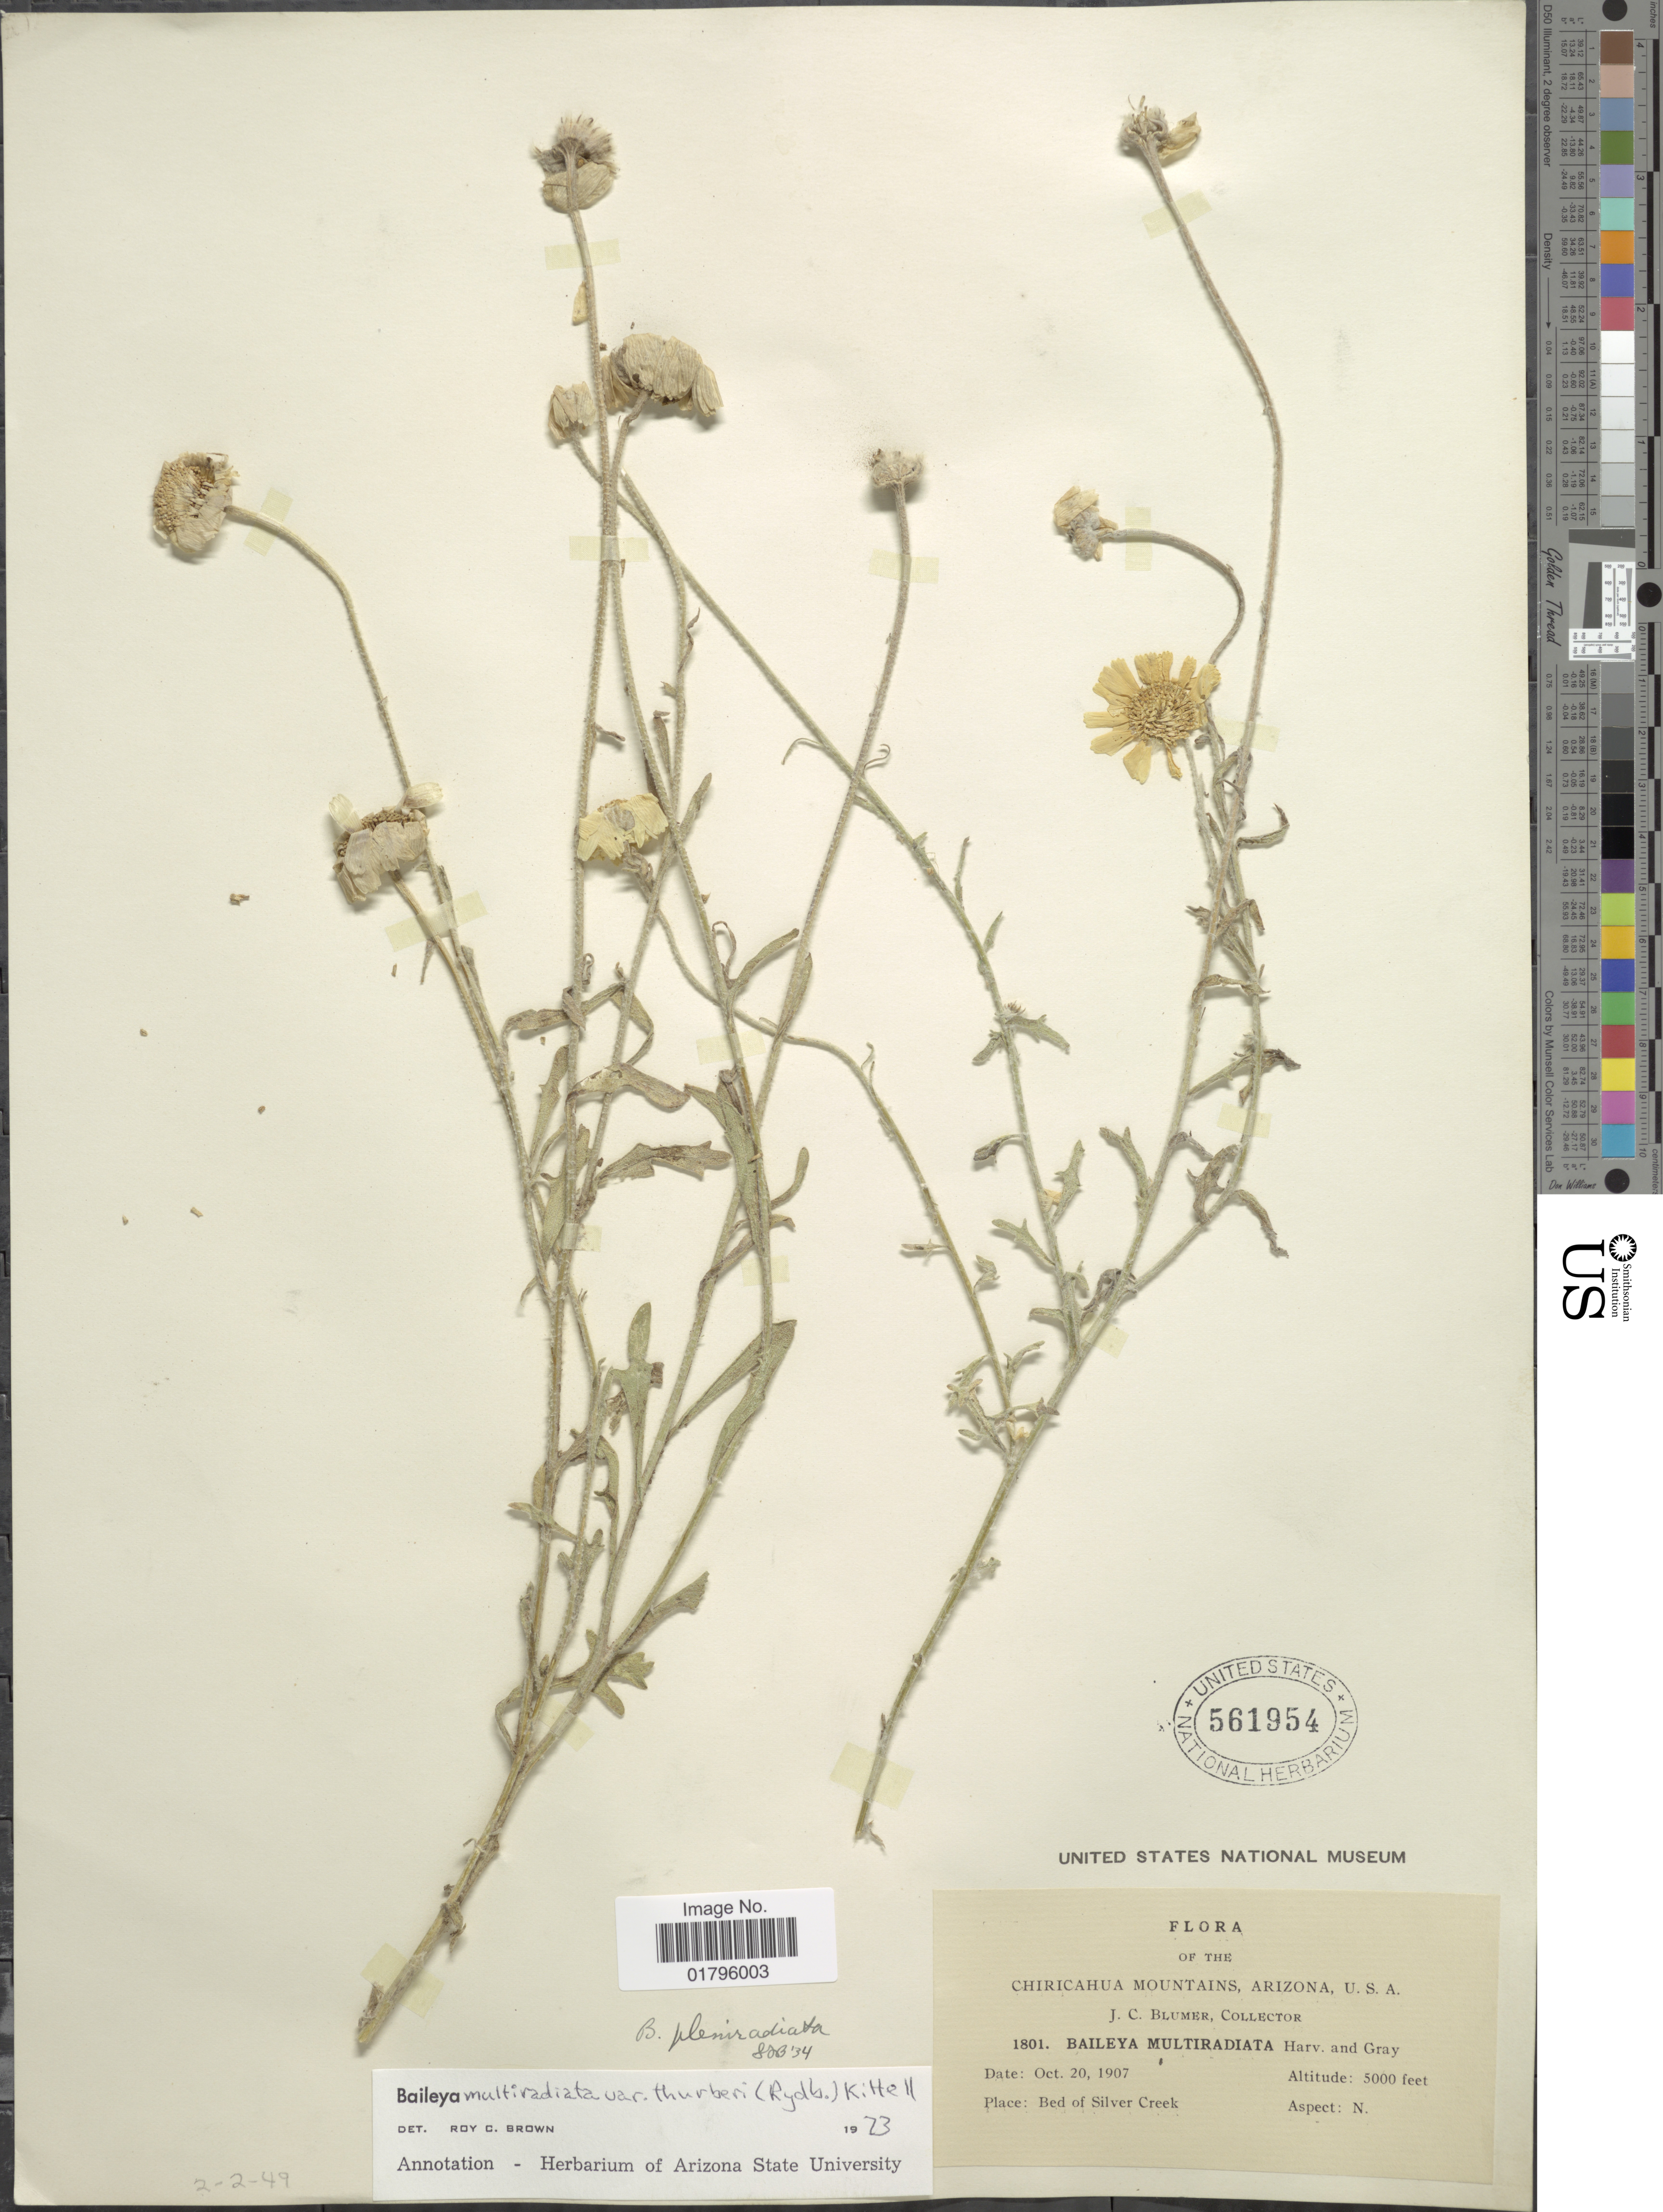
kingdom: Plantae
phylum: Tracheophyta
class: Magnoliopsida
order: Asterales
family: Asteraceae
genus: Baileya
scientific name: Baileya multiradiata var. thurberi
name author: (Rydb.) Kittell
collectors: J. C. Blumer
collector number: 1801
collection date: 1907-10-20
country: United States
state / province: Arizona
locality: Chiricahua Mountains, Arizona, U.S. A. Bed of Silver Creek.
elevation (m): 1524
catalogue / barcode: US 561954